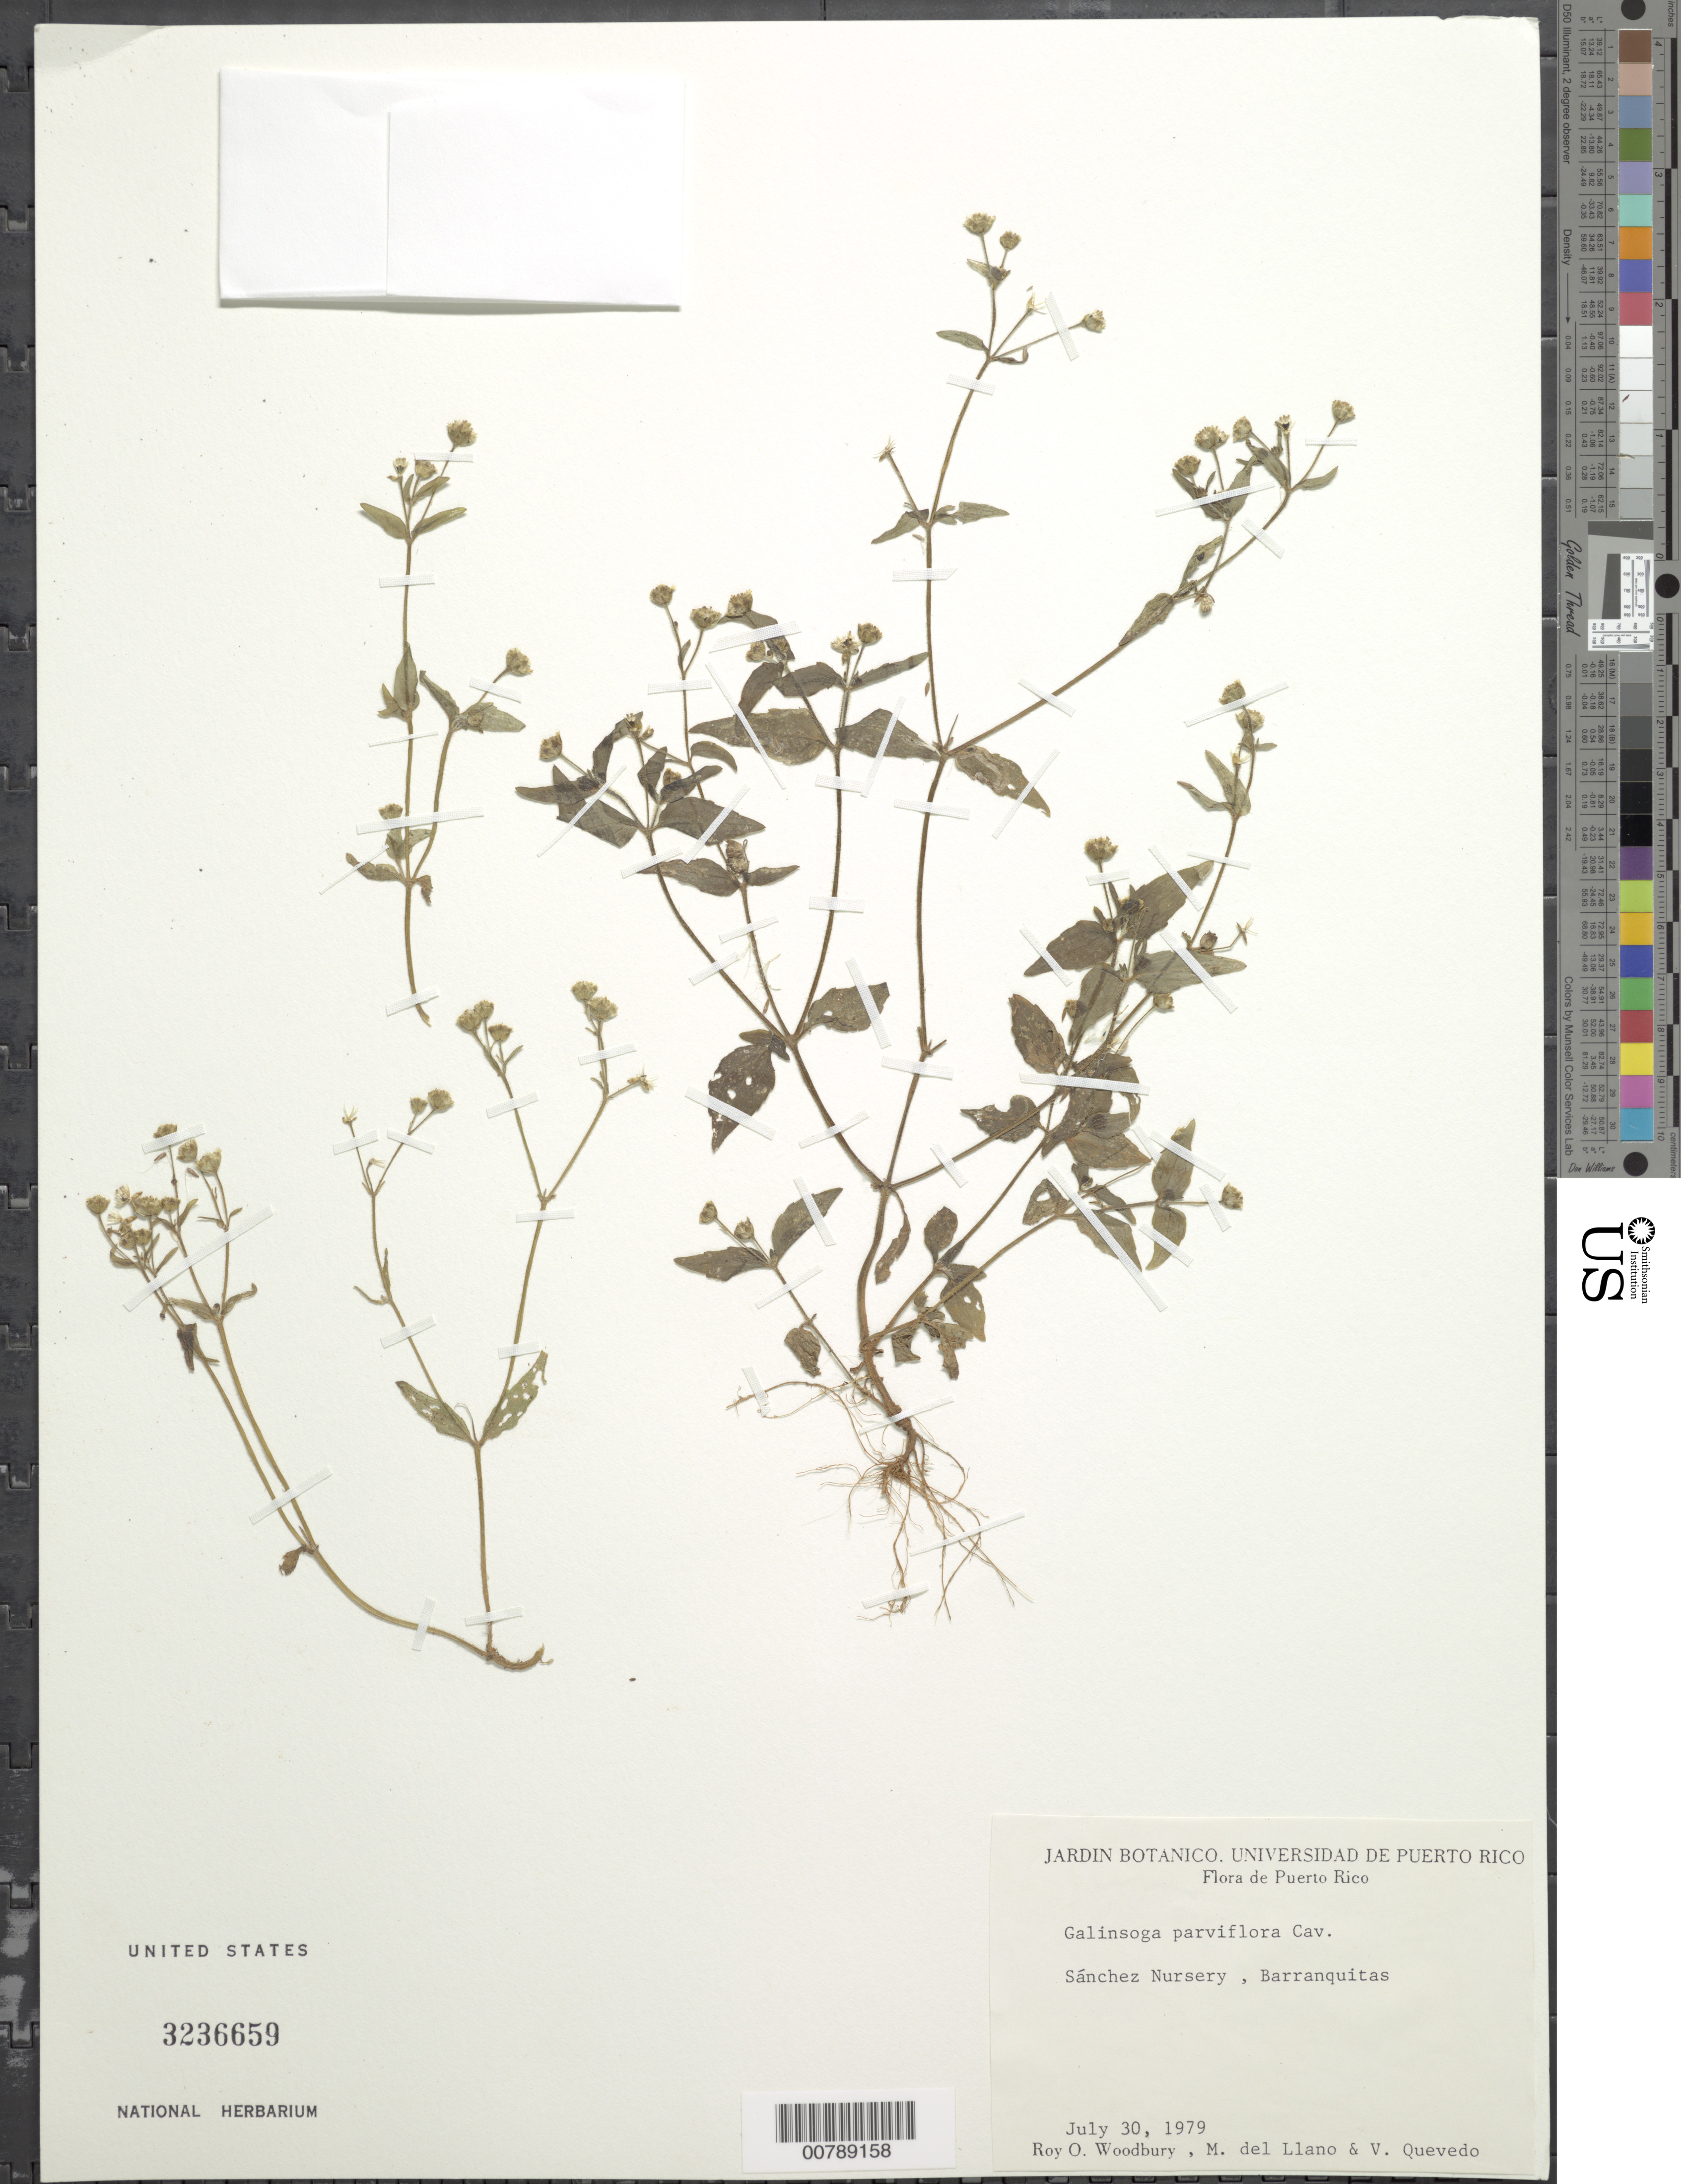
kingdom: Plantae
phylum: Tracheophyta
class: Magnoliopsida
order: Asterales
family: Asteraceae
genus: Galinsoga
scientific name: Galinsoga parviflora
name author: Cav.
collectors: R. O. Woodbury, M. d. Llano & V. Quevedo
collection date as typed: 30 Jul 1979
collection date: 1979-07-30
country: Puerto Rico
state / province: Barranquitas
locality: Sánchez Nursery, Barranquitas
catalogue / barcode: US 3236659